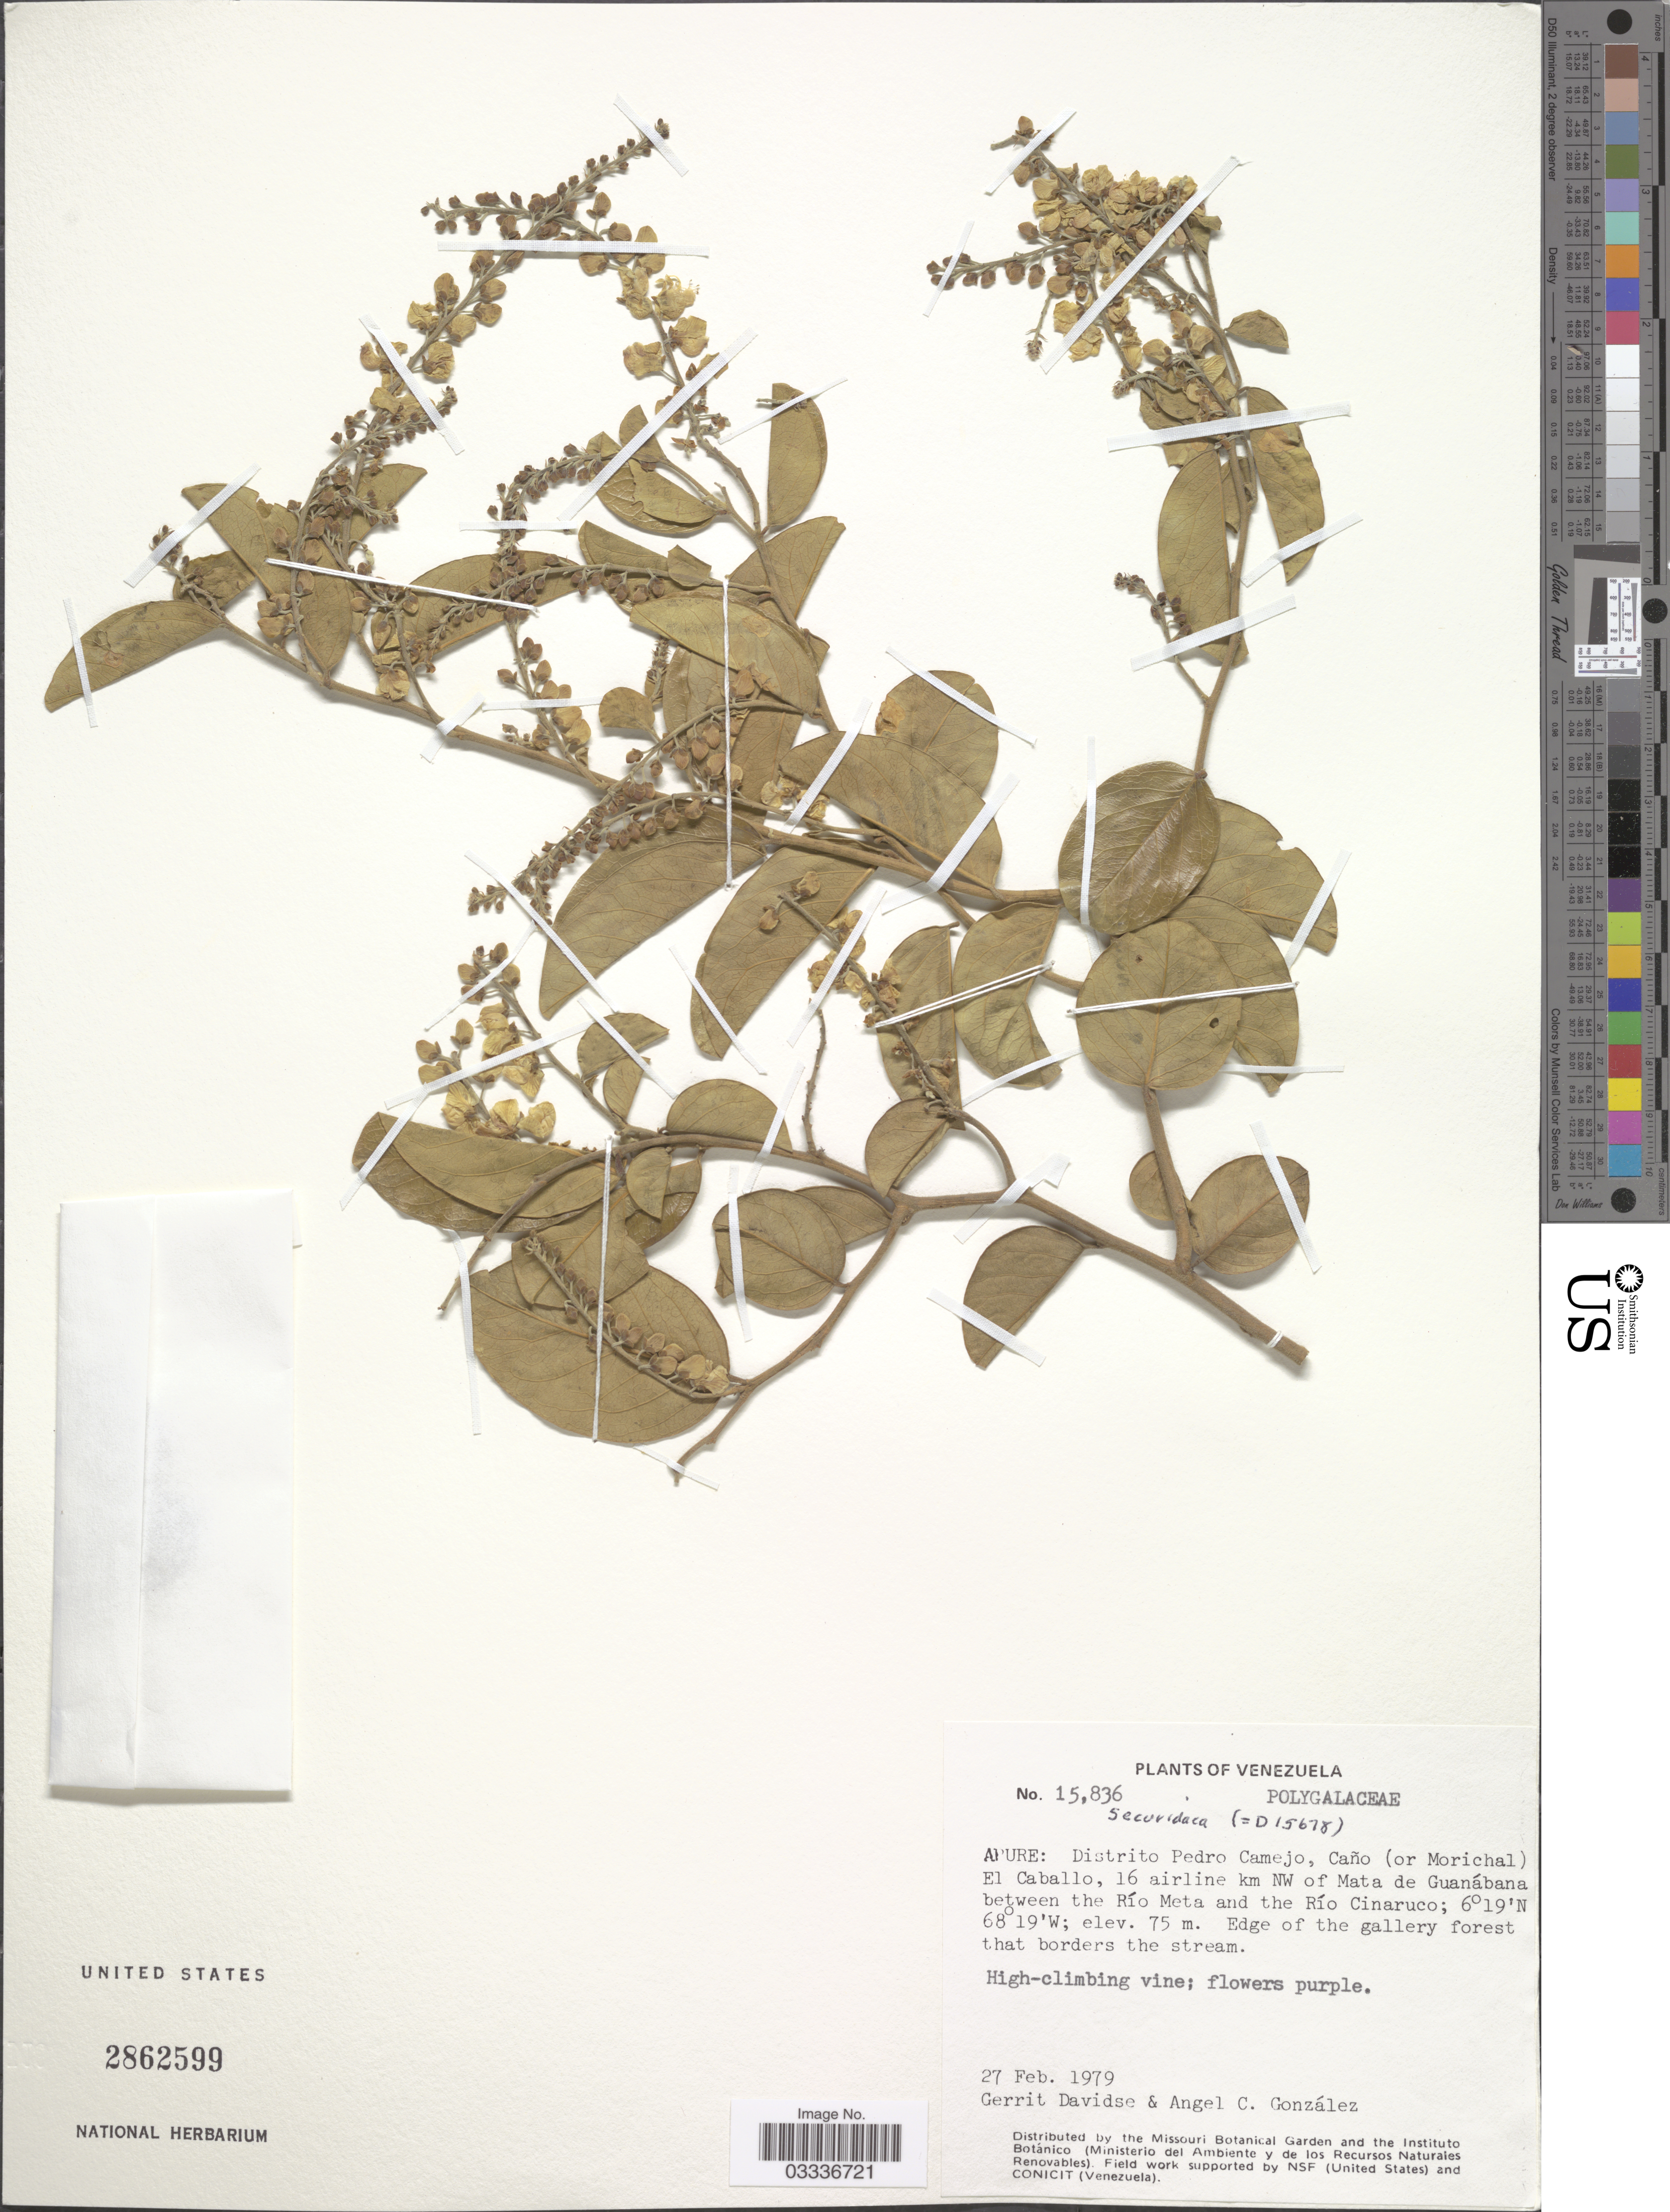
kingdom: Plantae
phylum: Tracheophyta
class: Magnoliopsida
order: Fabales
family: Polygalaceae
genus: Securidaca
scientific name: Securidaca sp.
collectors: G. Davidse & A. C. González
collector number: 15836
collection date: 1979-02-27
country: Venezuela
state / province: Apure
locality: Distrito Pedro Camejo, Caño (or Morichal) El Caballo, 16 airline km NW of Mata de Guanábana between the Río Meta and the Río Cinaruco.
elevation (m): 75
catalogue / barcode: US 2862599